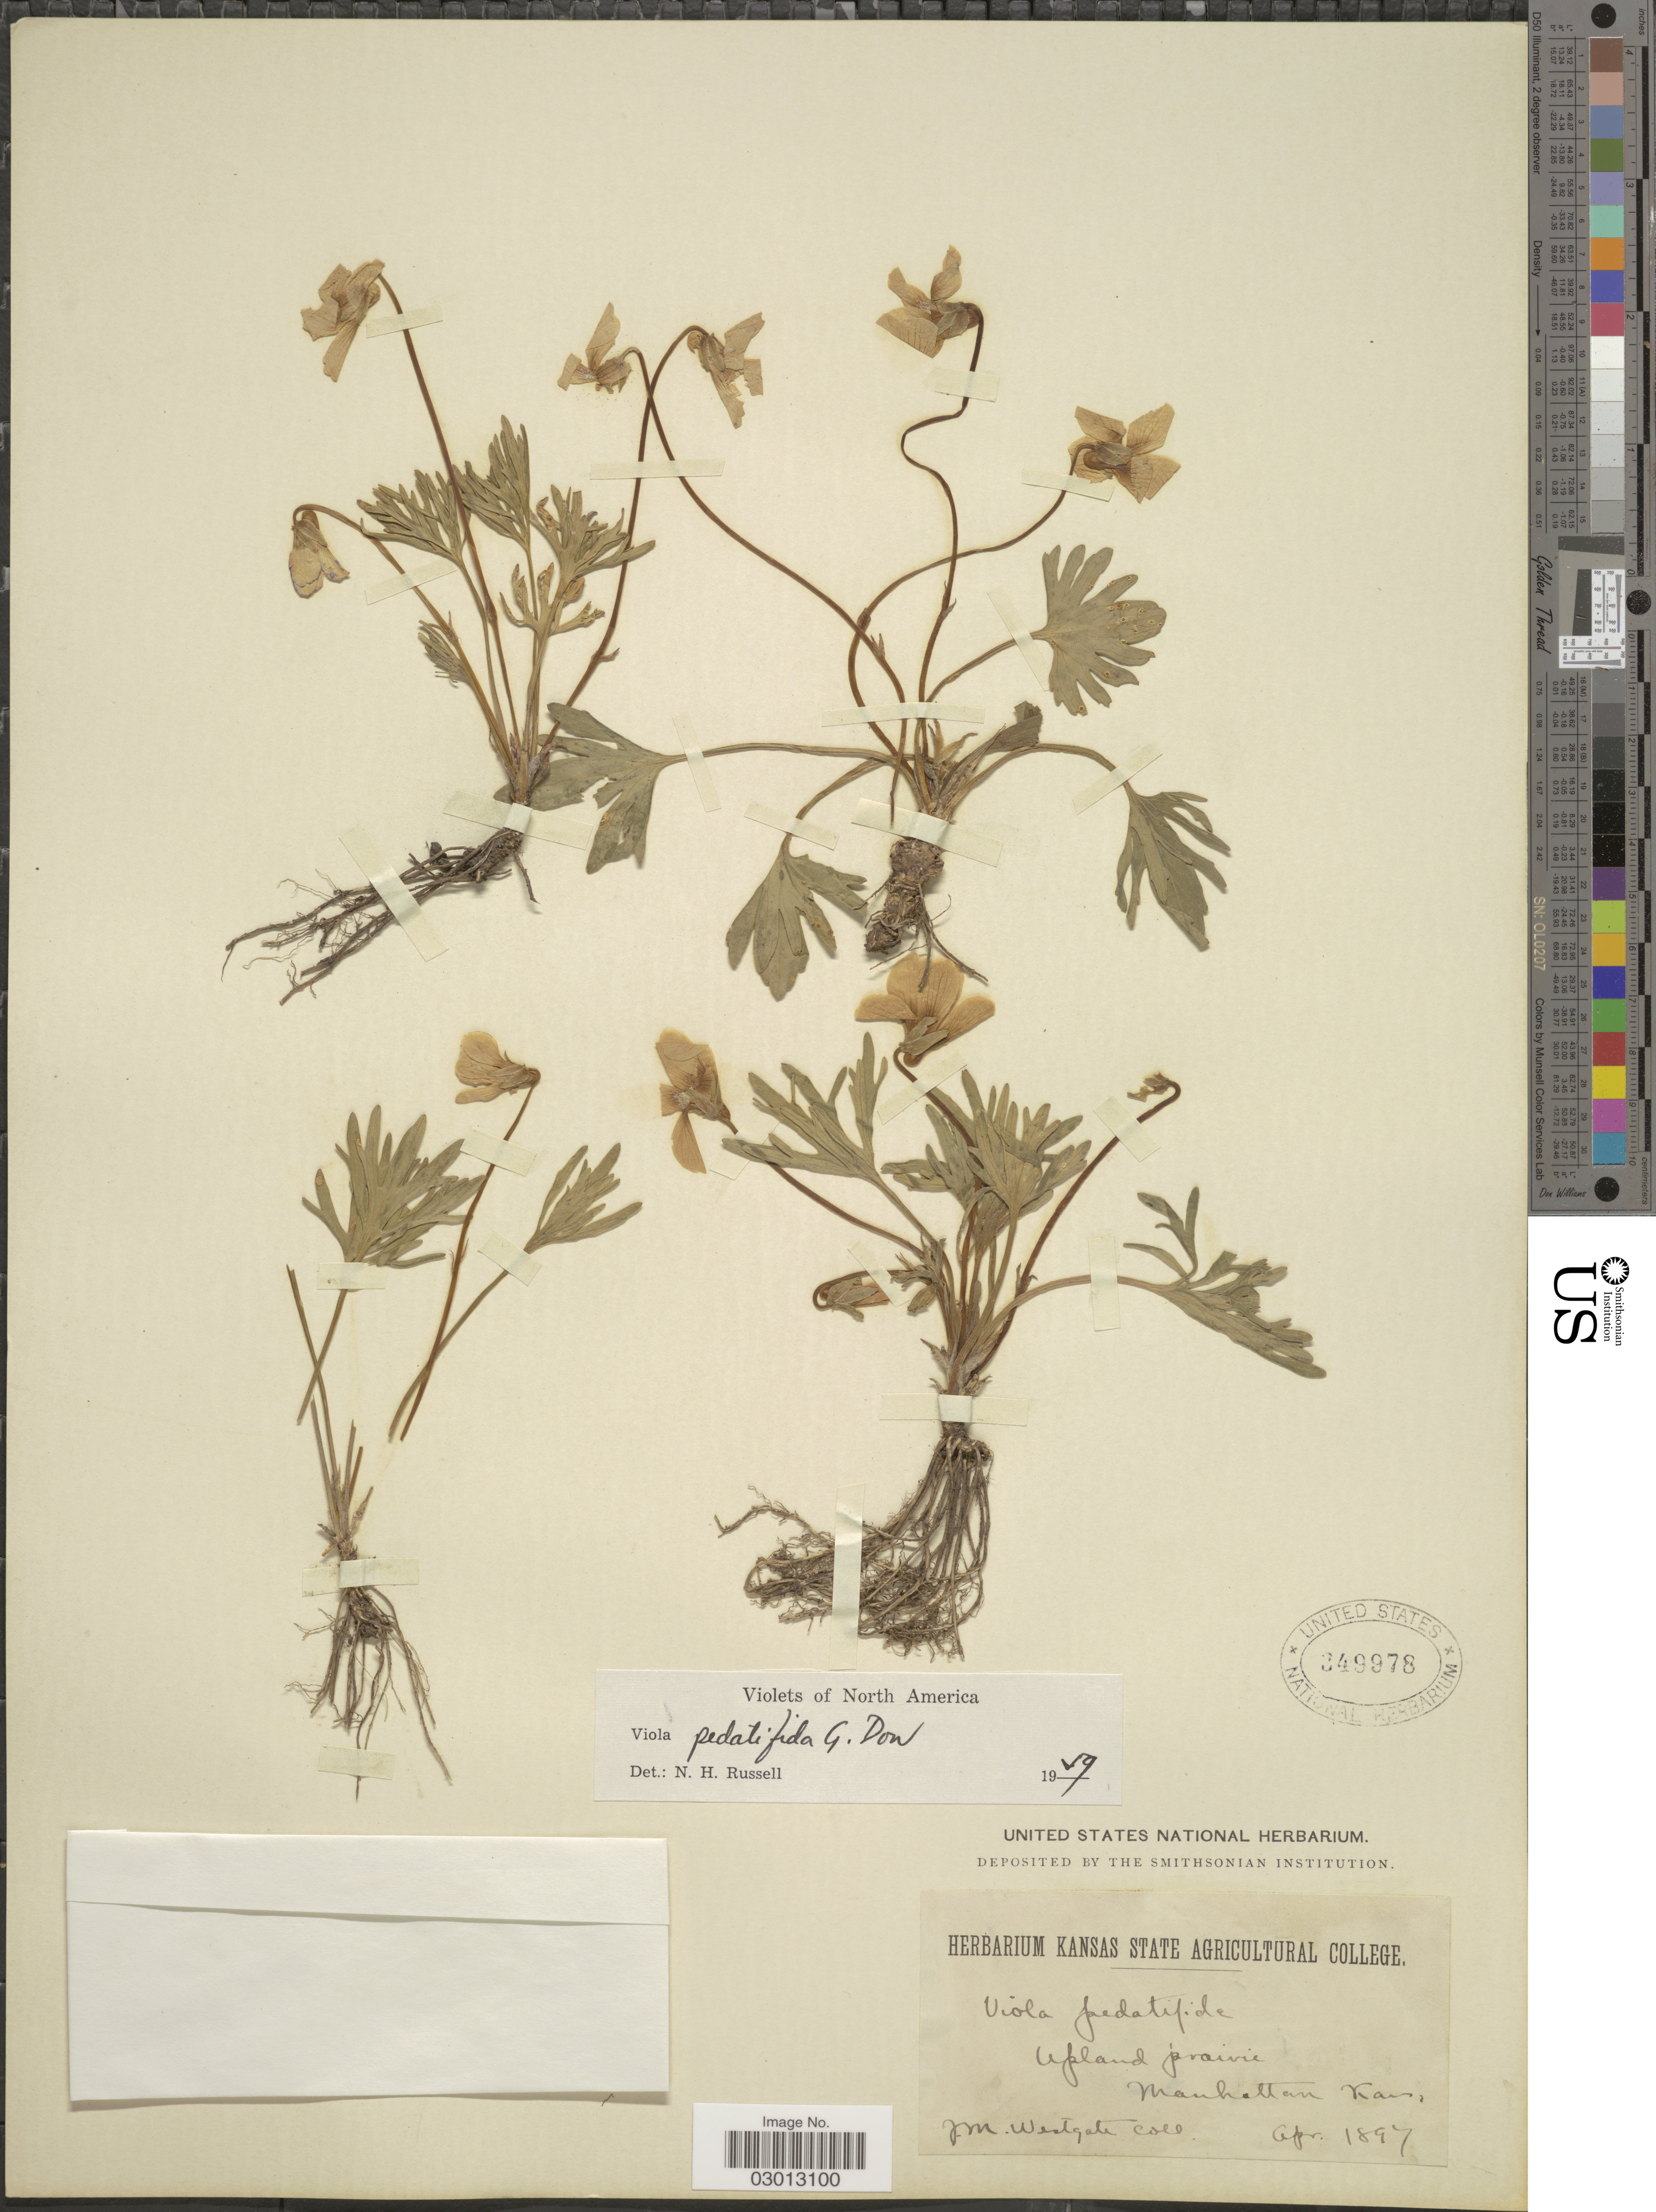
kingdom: Plantae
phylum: Tracheophyta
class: Magnoliopsida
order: Malpighiales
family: Violaceae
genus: Viola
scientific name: Viola pedatifida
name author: G. Don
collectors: J. Westgate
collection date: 1897-04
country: United States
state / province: Kansas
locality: Upland prairie. Manhattan.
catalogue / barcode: US 349978